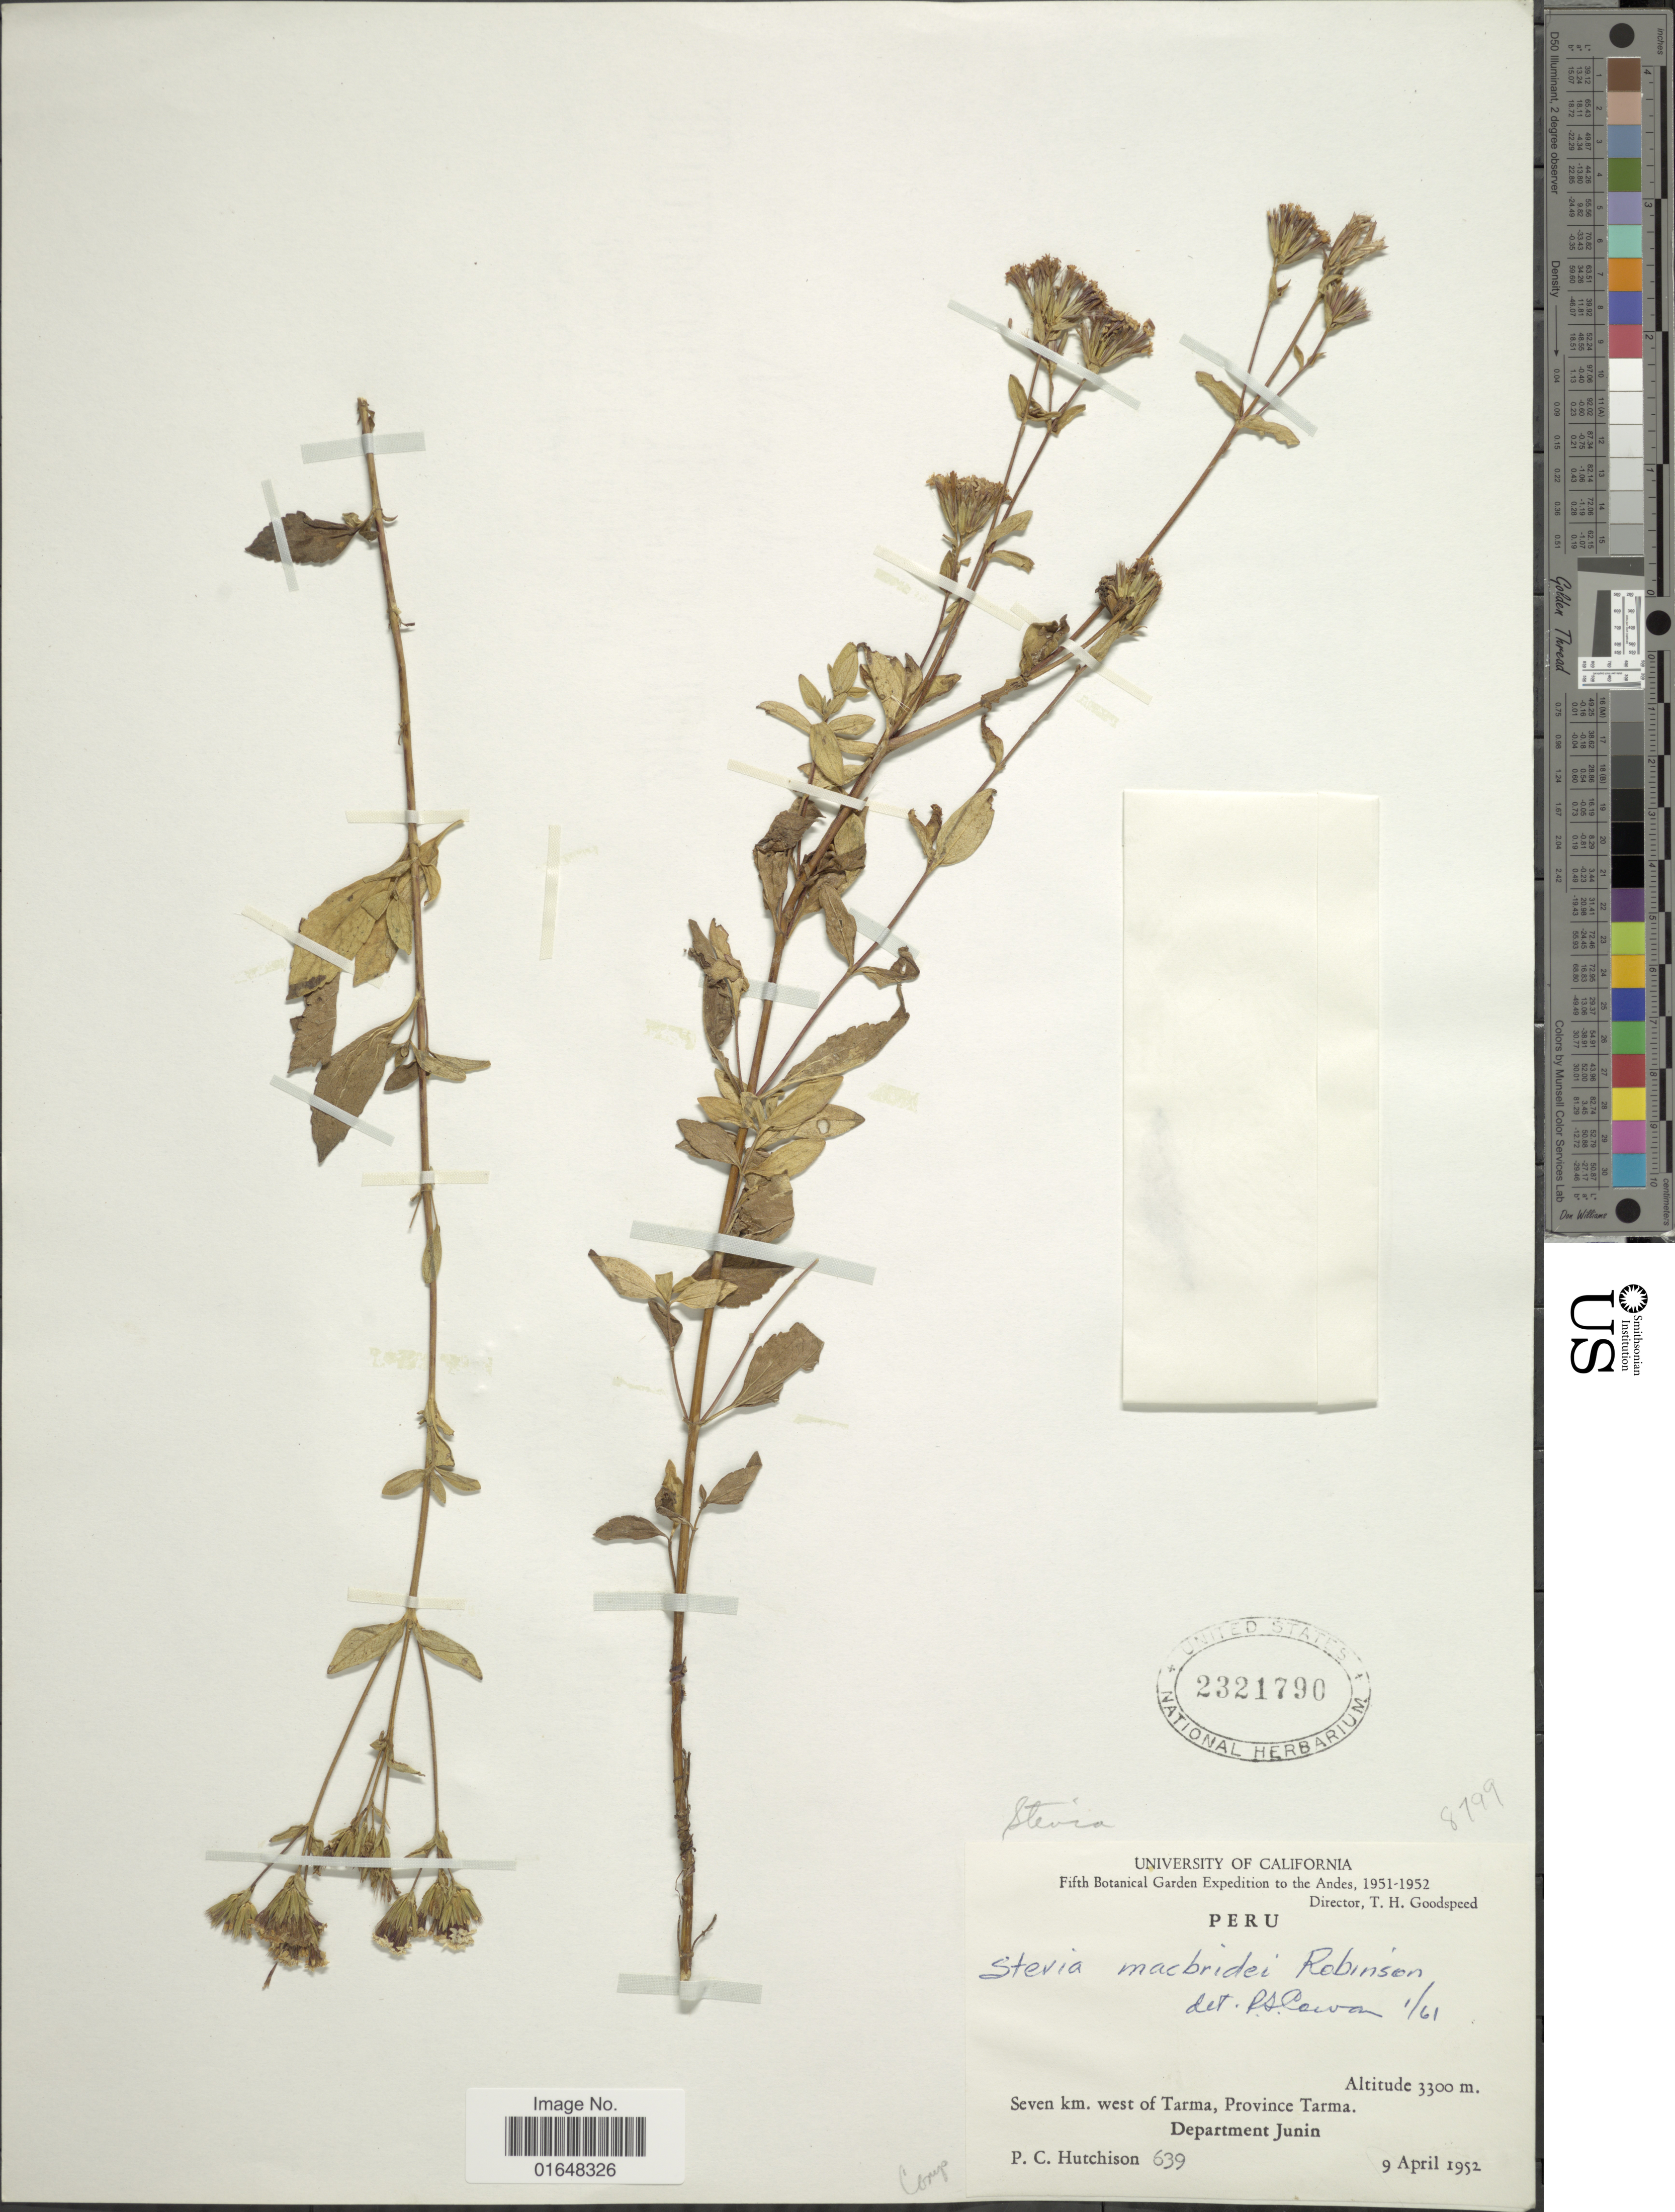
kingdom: Plantae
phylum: Tracheophyta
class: Magnoliopsida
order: Asterales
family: Asteraceae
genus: Stevia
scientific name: Stevia macbridei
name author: B.L. Rob.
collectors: P. C. Hutchison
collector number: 639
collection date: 1952-04-09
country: Peru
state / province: Junín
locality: Seven km. west of Tarma, Province Tarma. Department Junin.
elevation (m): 3300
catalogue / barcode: US 2321790